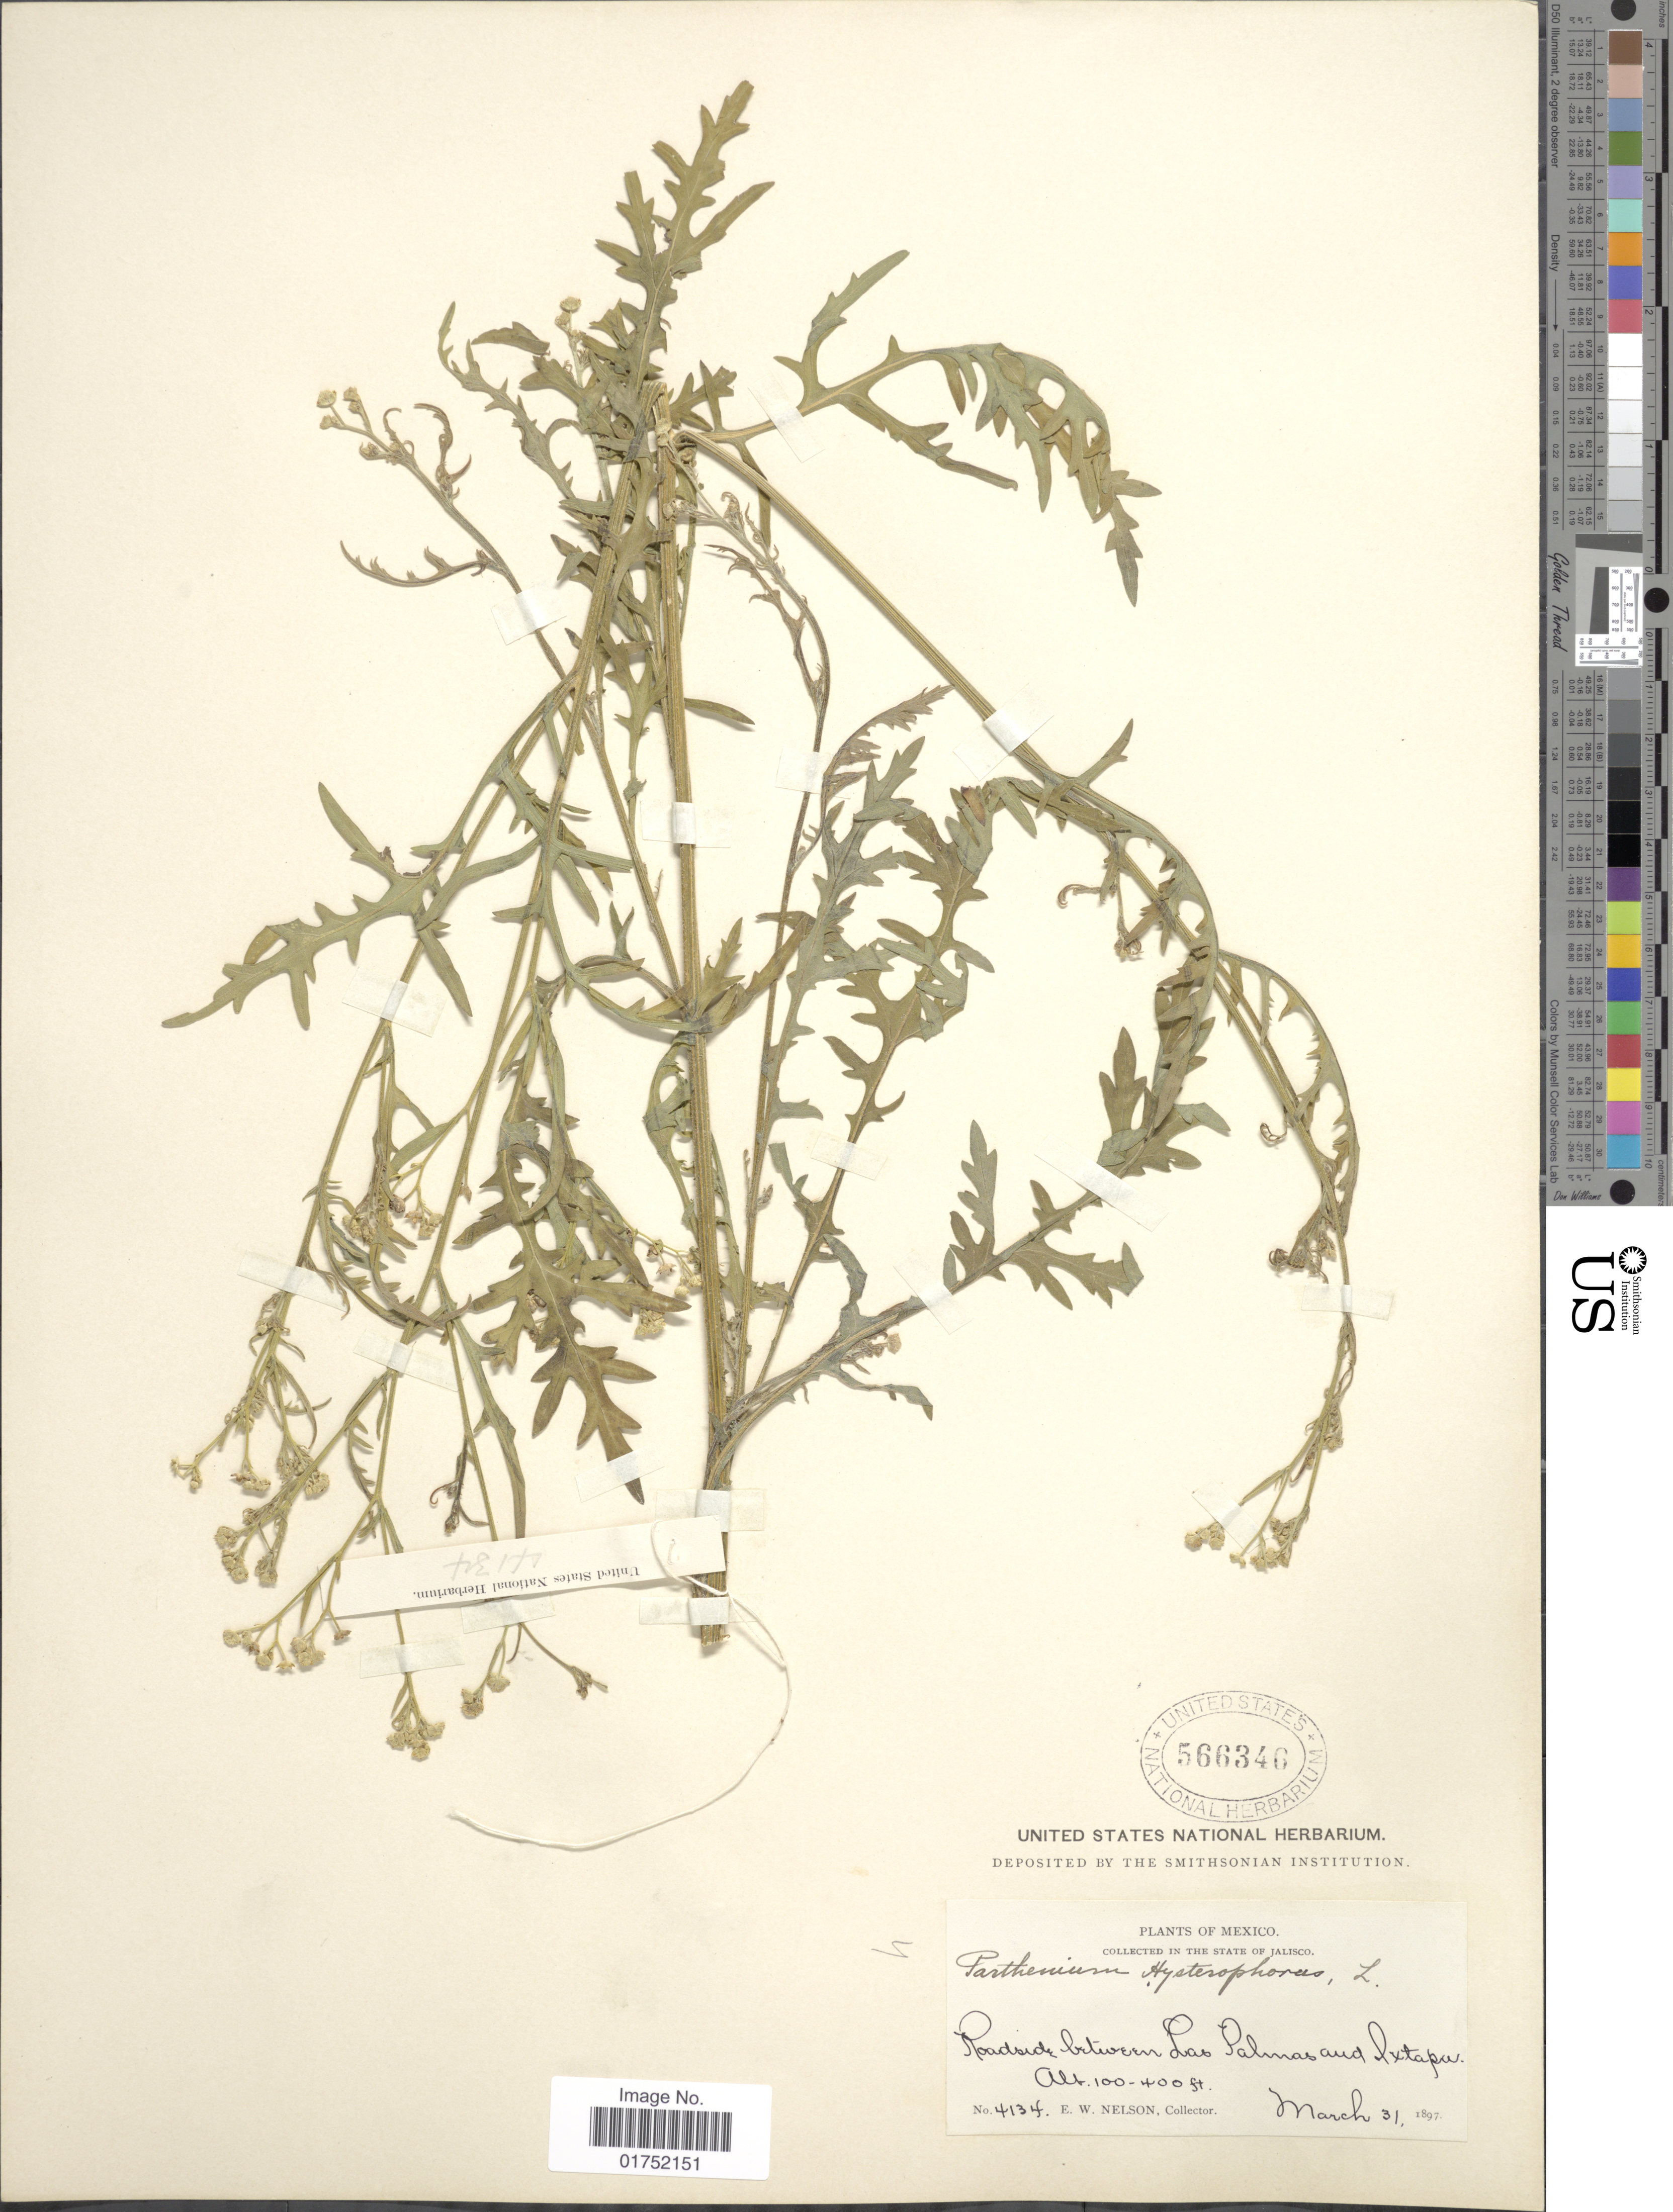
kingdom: Plantae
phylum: Tracheophyta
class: Magnoliopsida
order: Asterales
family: Asteraceae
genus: Parthenium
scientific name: Parthenium hysterophorus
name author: L.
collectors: E. W. Nelson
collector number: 4134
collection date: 1897-03-31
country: Mexico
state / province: Jalisco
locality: Roadside between Las Palmas and Ixtapa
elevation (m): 30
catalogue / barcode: US 566346